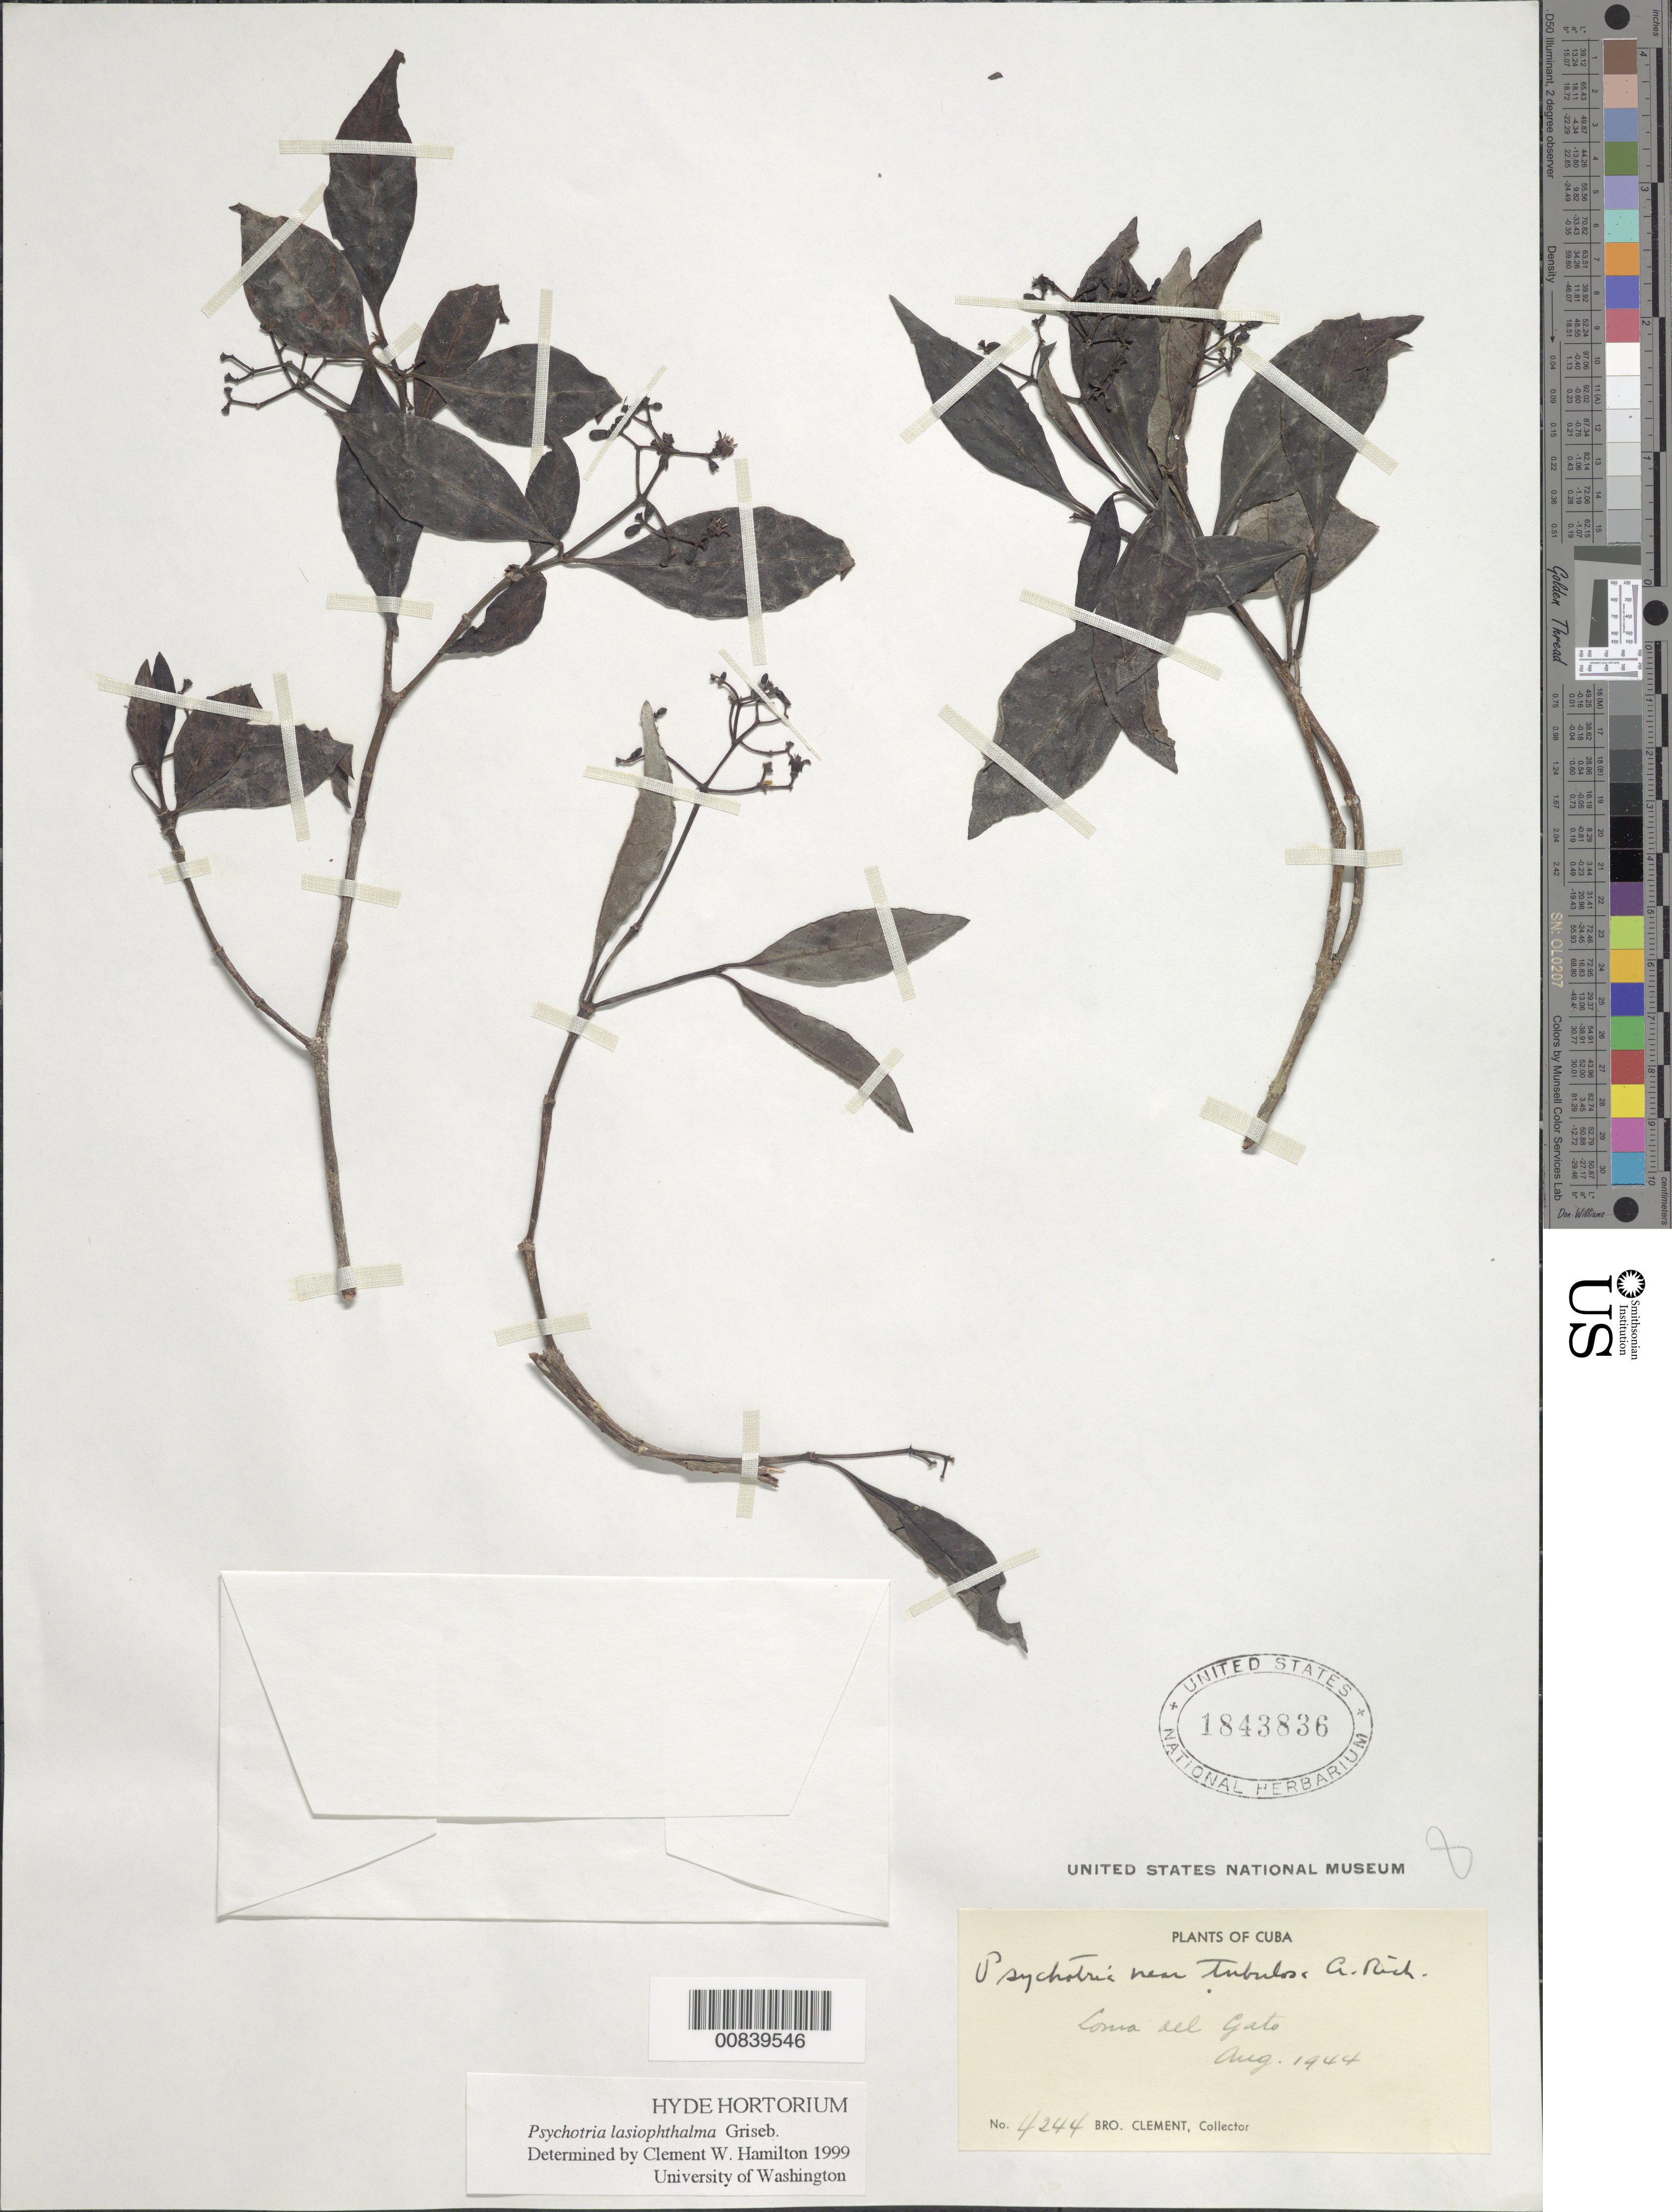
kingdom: Plantae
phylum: Tracheophyta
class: Magnoliopsida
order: Gentianales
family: Rubiaceae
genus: Psychotria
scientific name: Psychotria lasiophthalma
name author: Griseb.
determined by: Hamilton, C. W.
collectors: Bro. Clemente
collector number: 4244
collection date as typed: Aug 1944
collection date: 1944-08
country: Cuba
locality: Loma del Gato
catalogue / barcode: US 1843836